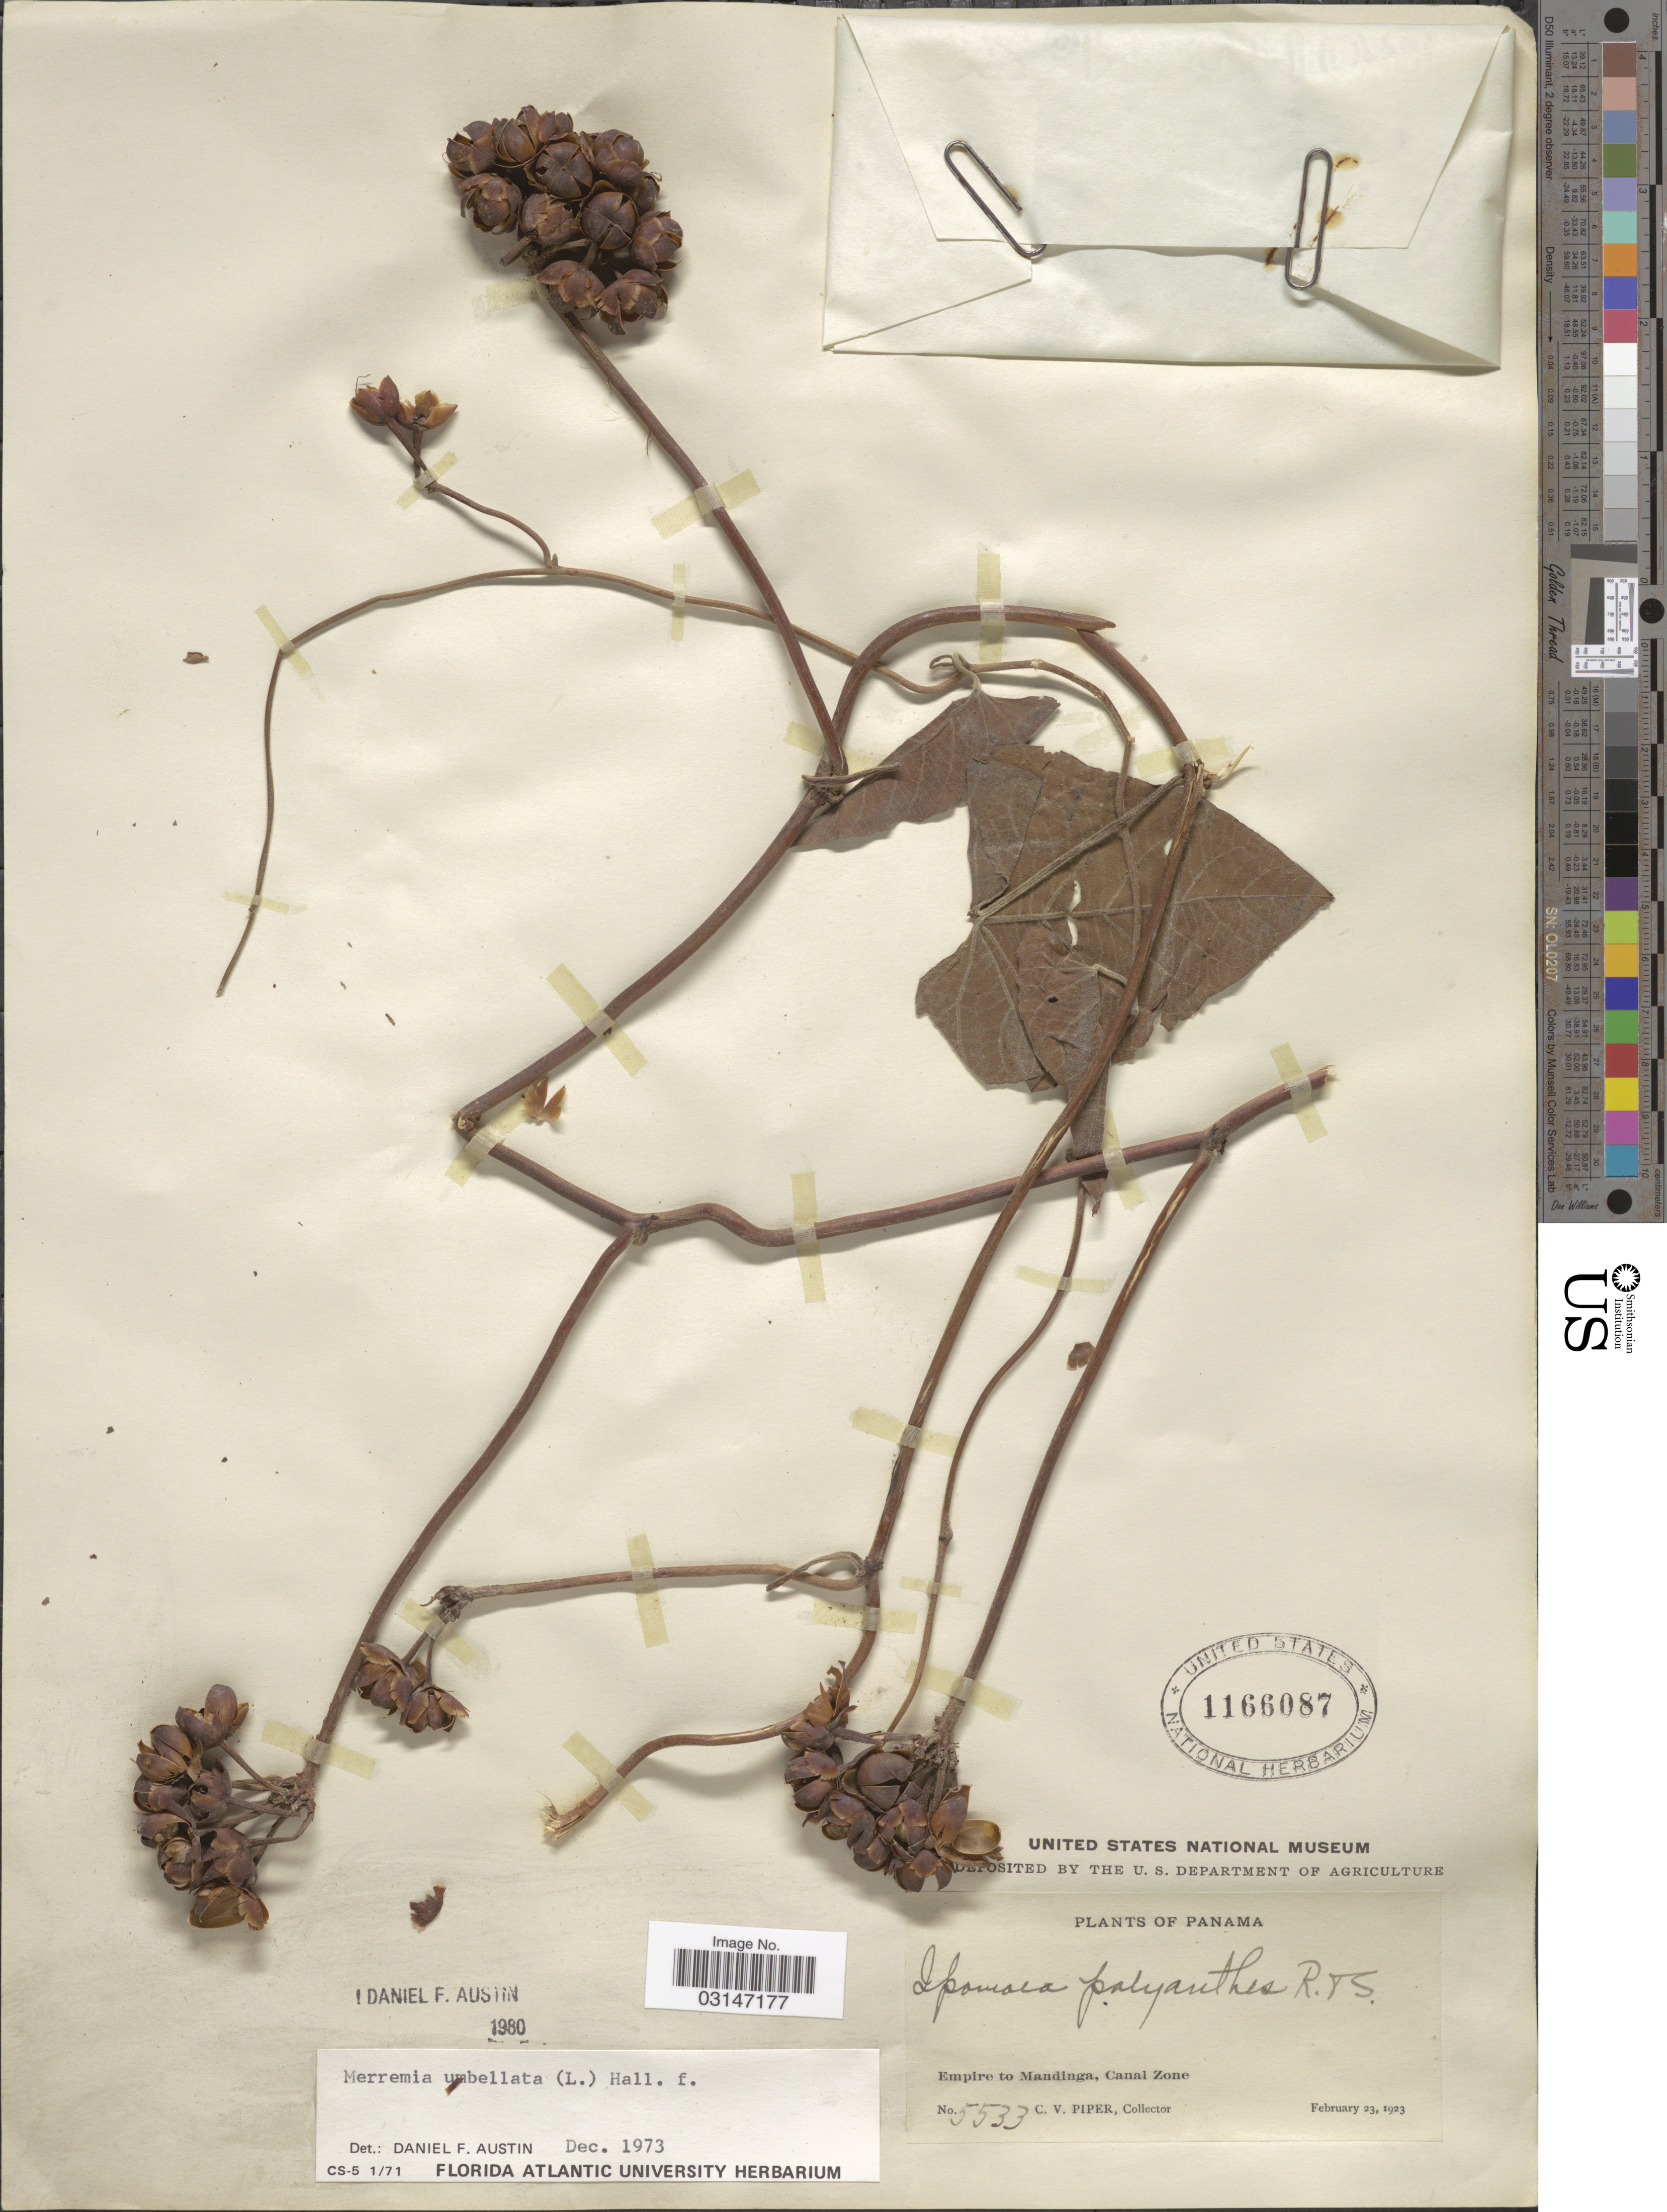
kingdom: Plantae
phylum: Tracheophyta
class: Magnoliopsida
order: Solanales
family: Convolvulaceae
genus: Camonea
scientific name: Camonea umbellata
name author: (L.) A. R. Simões & Staples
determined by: Strong, Mark T., (BOT), Smithsonian Institution - National Museum of Natural History (UNITED STATES)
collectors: C. V. Piper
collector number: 5533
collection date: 1923-02-23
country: Panama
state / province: Colón / Panamá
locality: Empire to Mandinga, Canal Zone.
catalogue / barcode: US 1166087